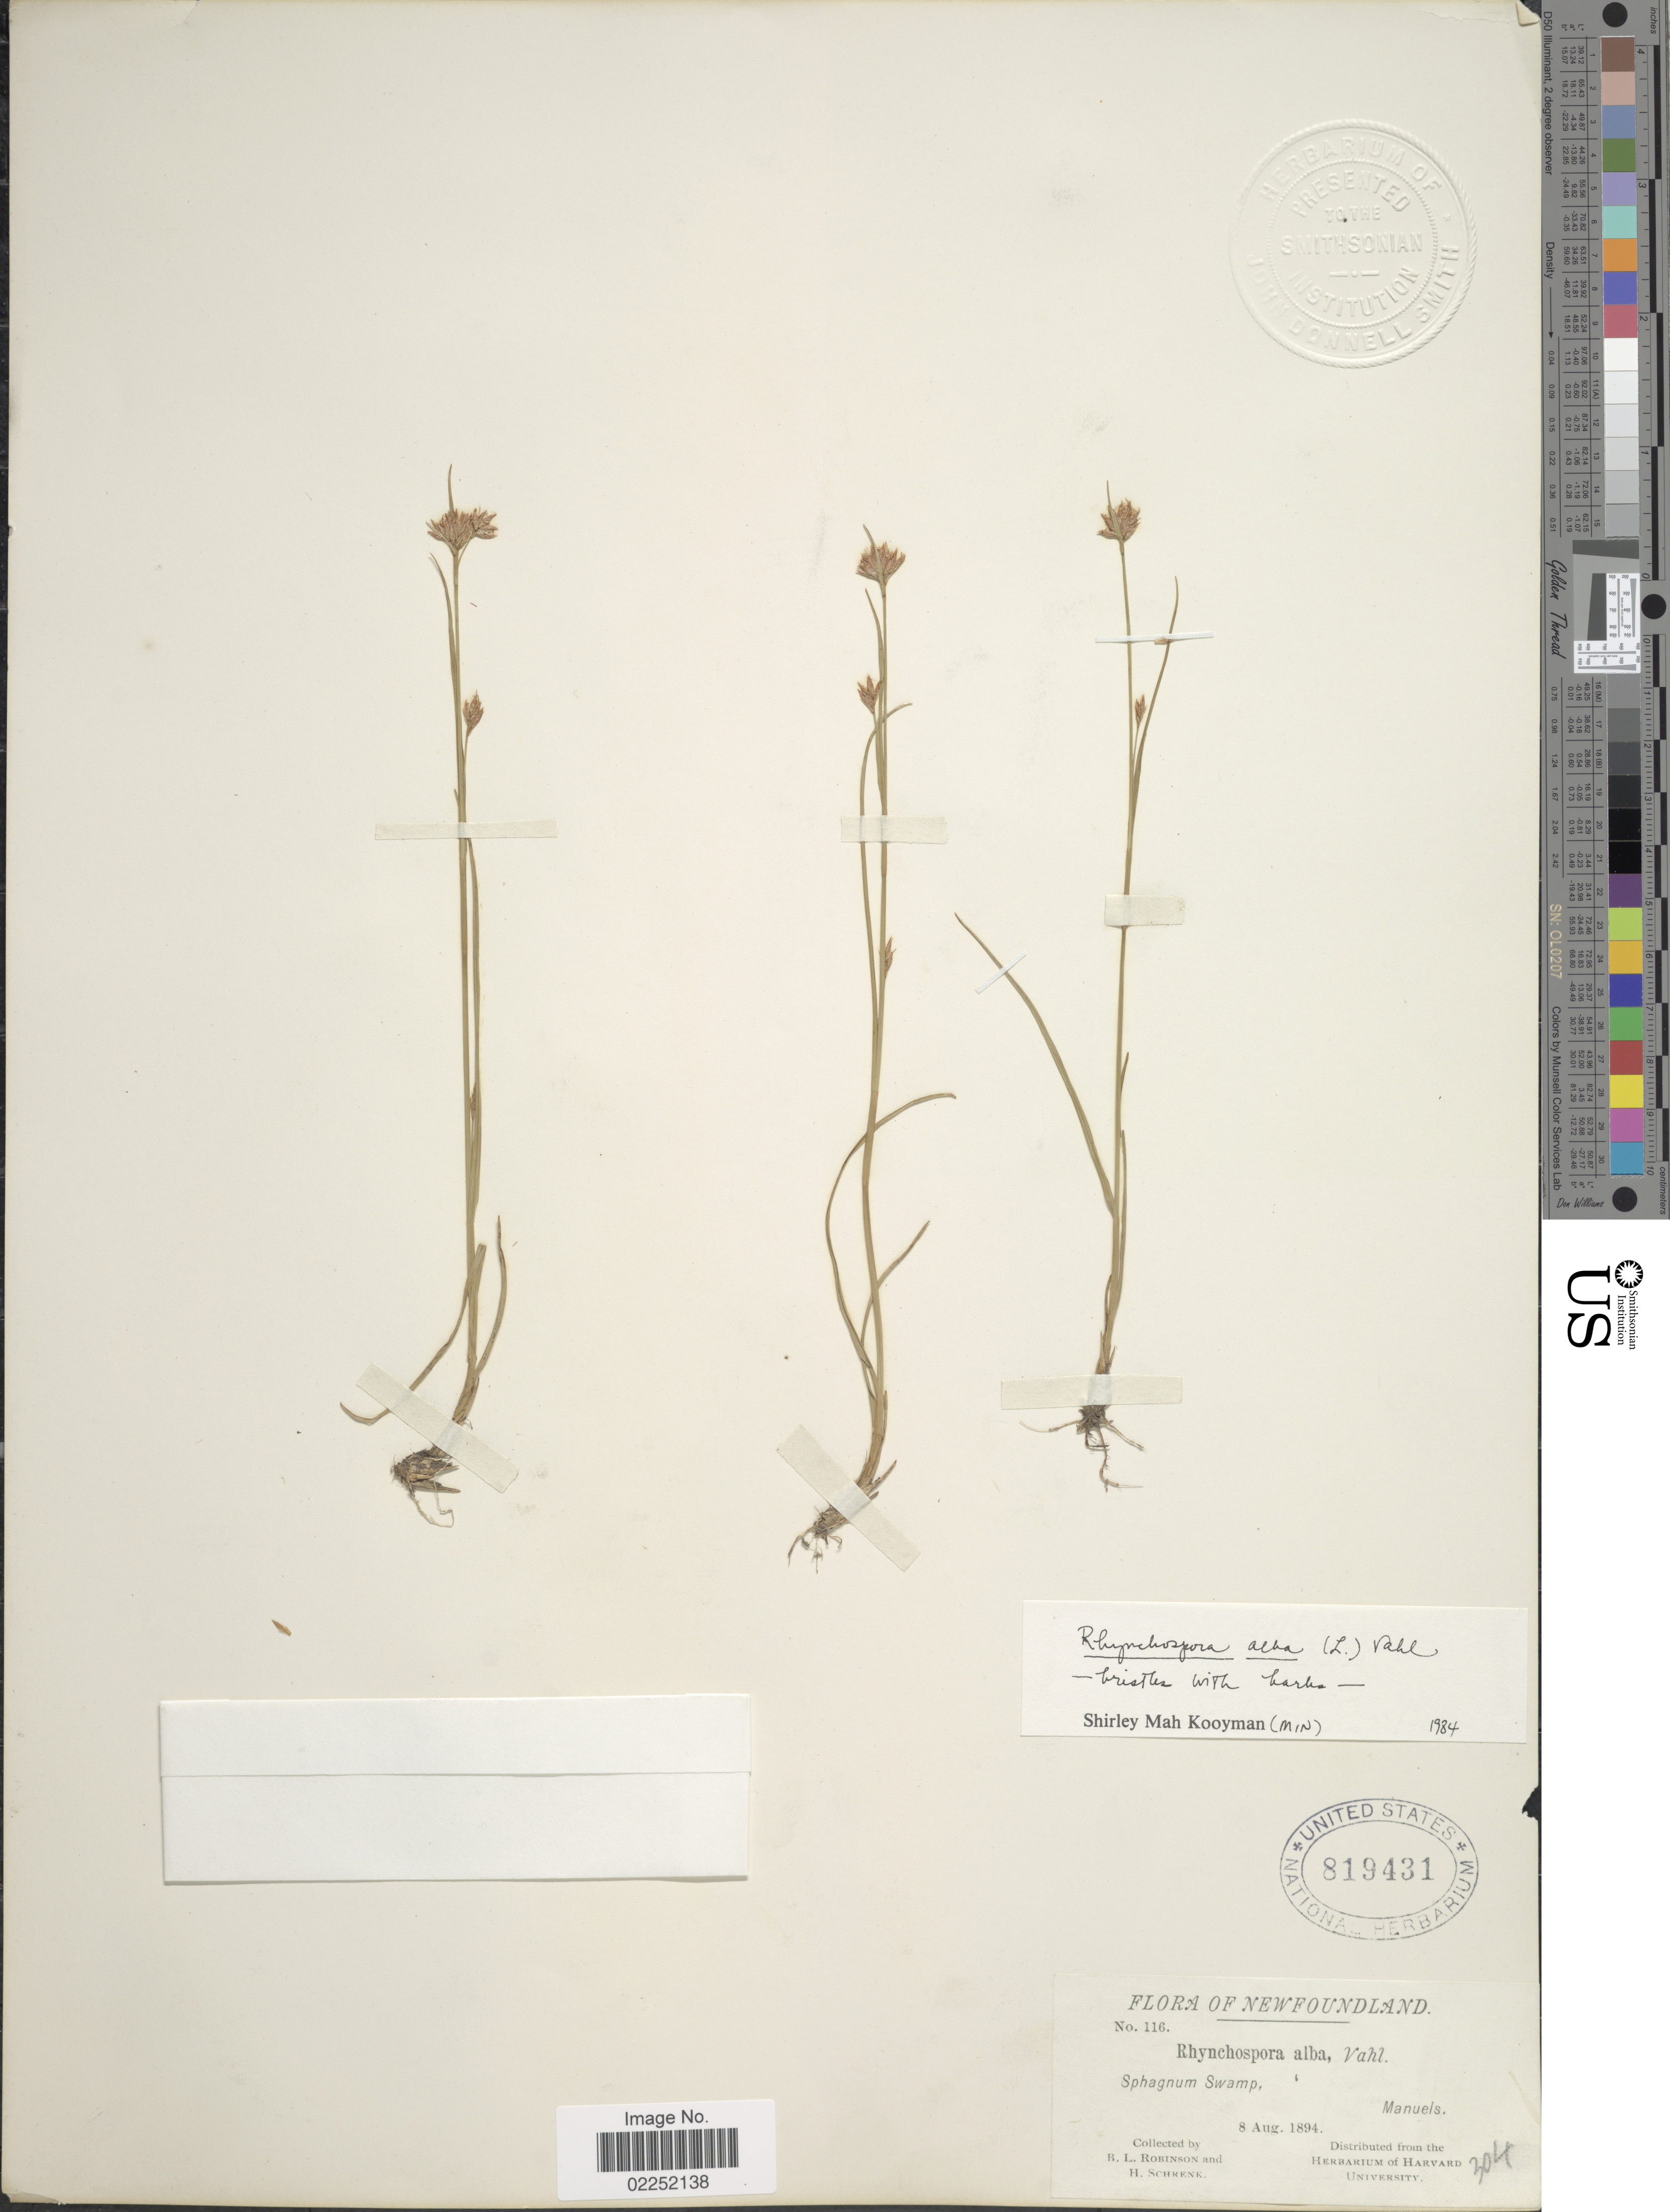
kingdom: Plantae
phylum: Tracheophyta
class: Liliopsida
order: Poales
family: Cyperaceae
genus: Rhynchospora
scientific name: Rhynchospora alba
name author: (L.) Vahl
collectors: B. L. Robinson & H. v. Schrenk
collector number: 116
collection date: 1894-08-08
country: Canada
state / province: Newfoundland and Labrador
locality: Sphagnum Swamp, Manuels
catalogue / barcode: US 819431